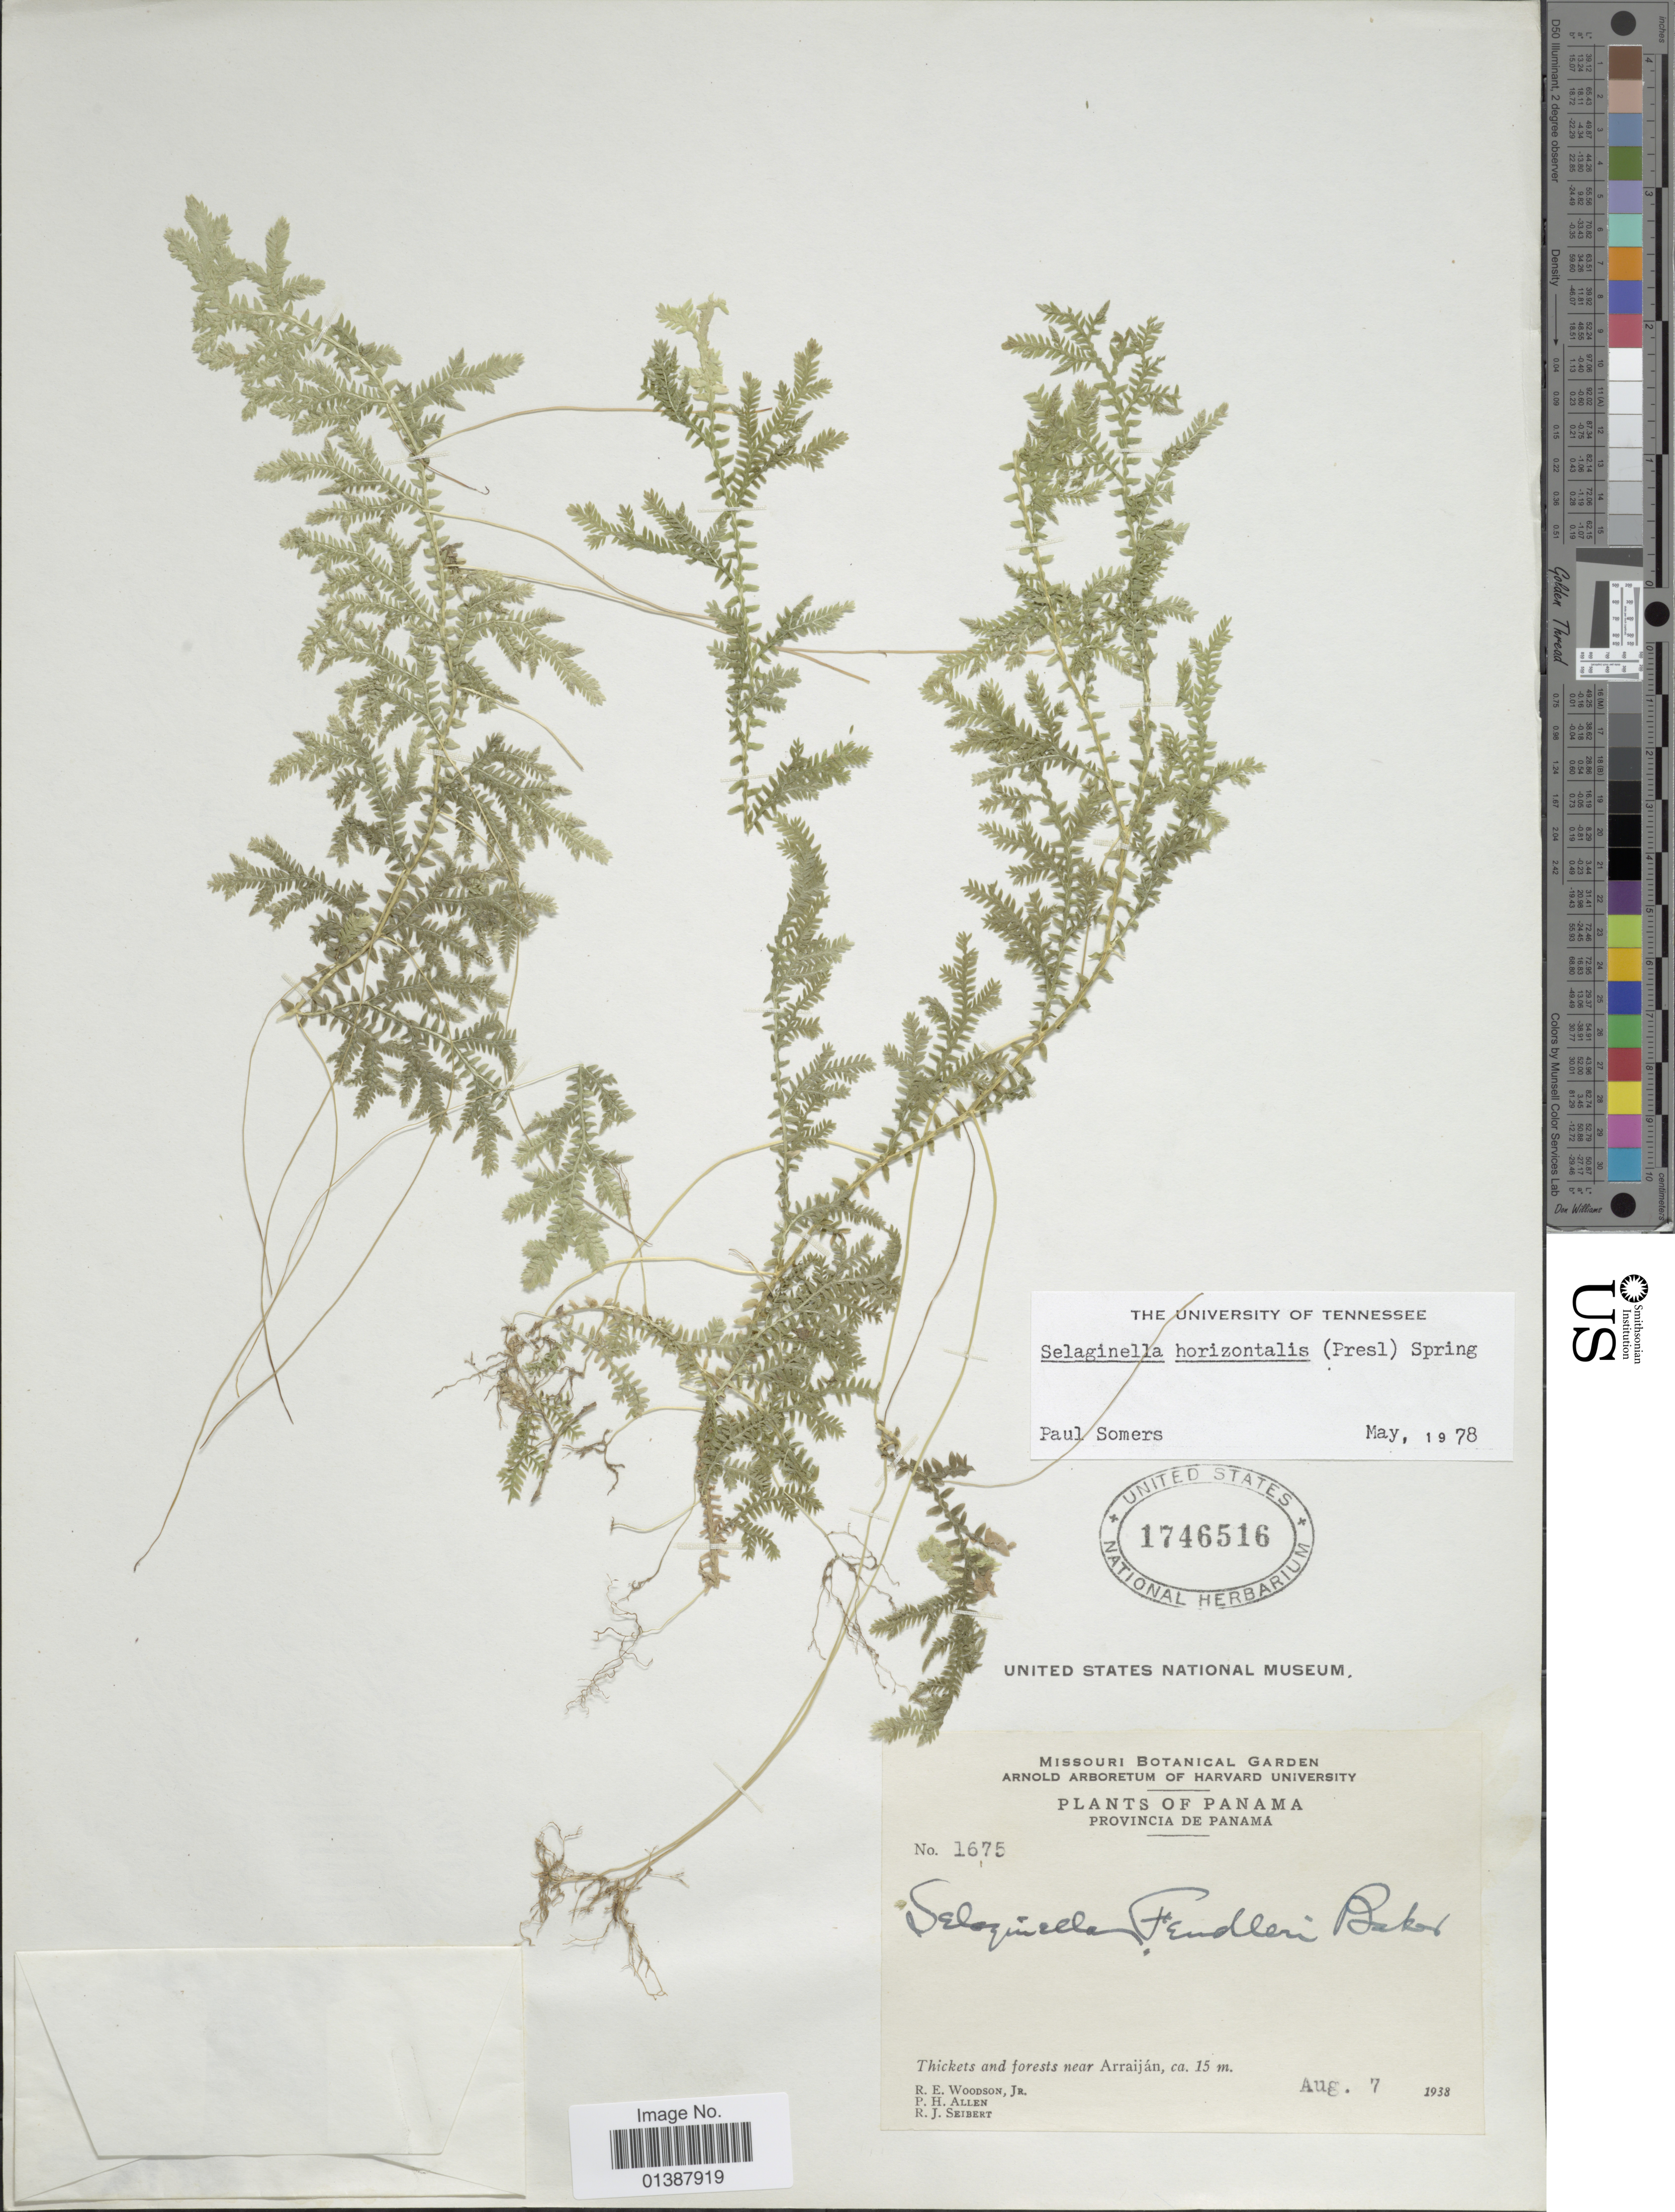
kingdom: Plantae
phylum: Tracheophyta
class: Lycopodiopsida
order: Selaginellales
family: Selaginellaceae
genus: Selaginella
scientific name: Selaginella horizontalis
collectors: R. E. Woodson, P. H. Allen & R. J. Seibert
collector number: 1675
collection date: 1918-08-07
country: Panama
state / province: Panamá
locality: Province de Panama, Thickets and forest near Arraiján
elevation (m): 15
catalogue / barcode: US 1746516